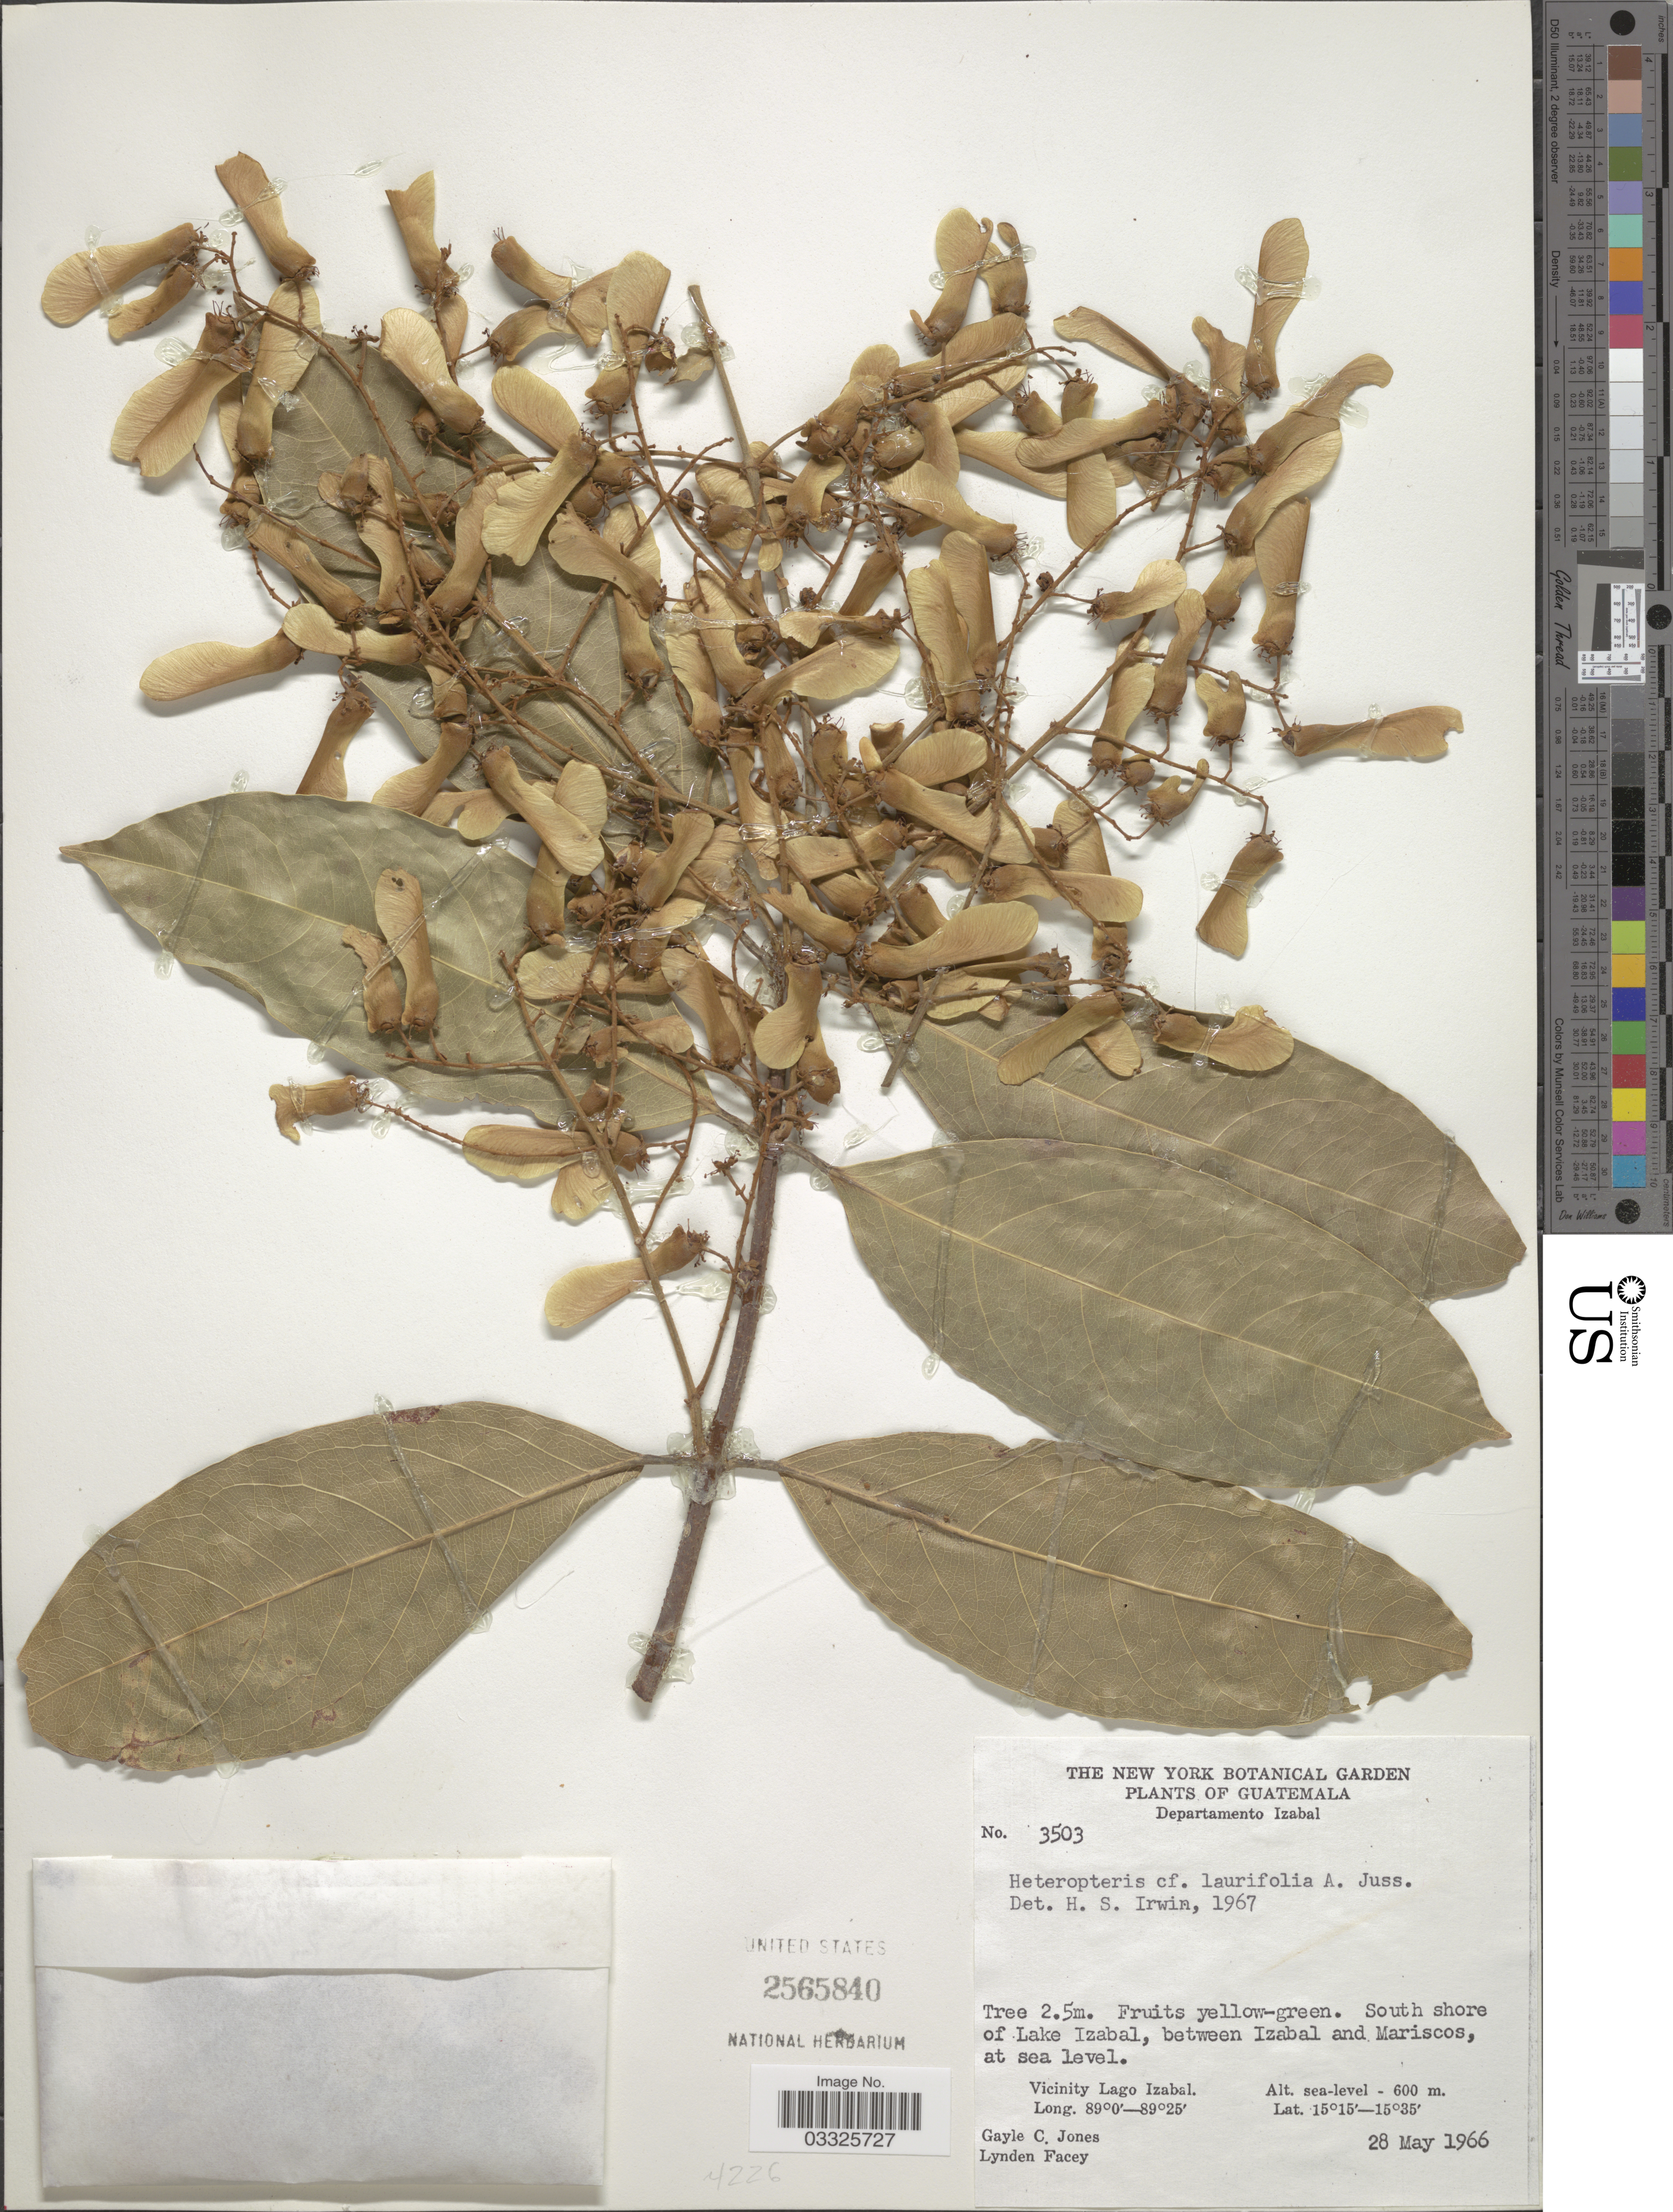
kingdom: Plantae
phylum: Tracheophyta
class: Magnoliopsida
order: Malpighiales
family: Malpighiaceae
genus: Heteropterys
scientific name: Heteropterys laurifolia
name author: (L.) A. Juss.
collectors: G. C. Jones & L. Facey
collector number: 3503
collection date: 1966-05-28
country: Guatemala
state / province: Izabal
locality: Departamento Izabal. South shore of Lake Izabal between Izabal and Mariscos, at sea level. Vicinity Lago Izabal, at sea level.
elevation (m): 0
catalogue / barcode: US 2565840